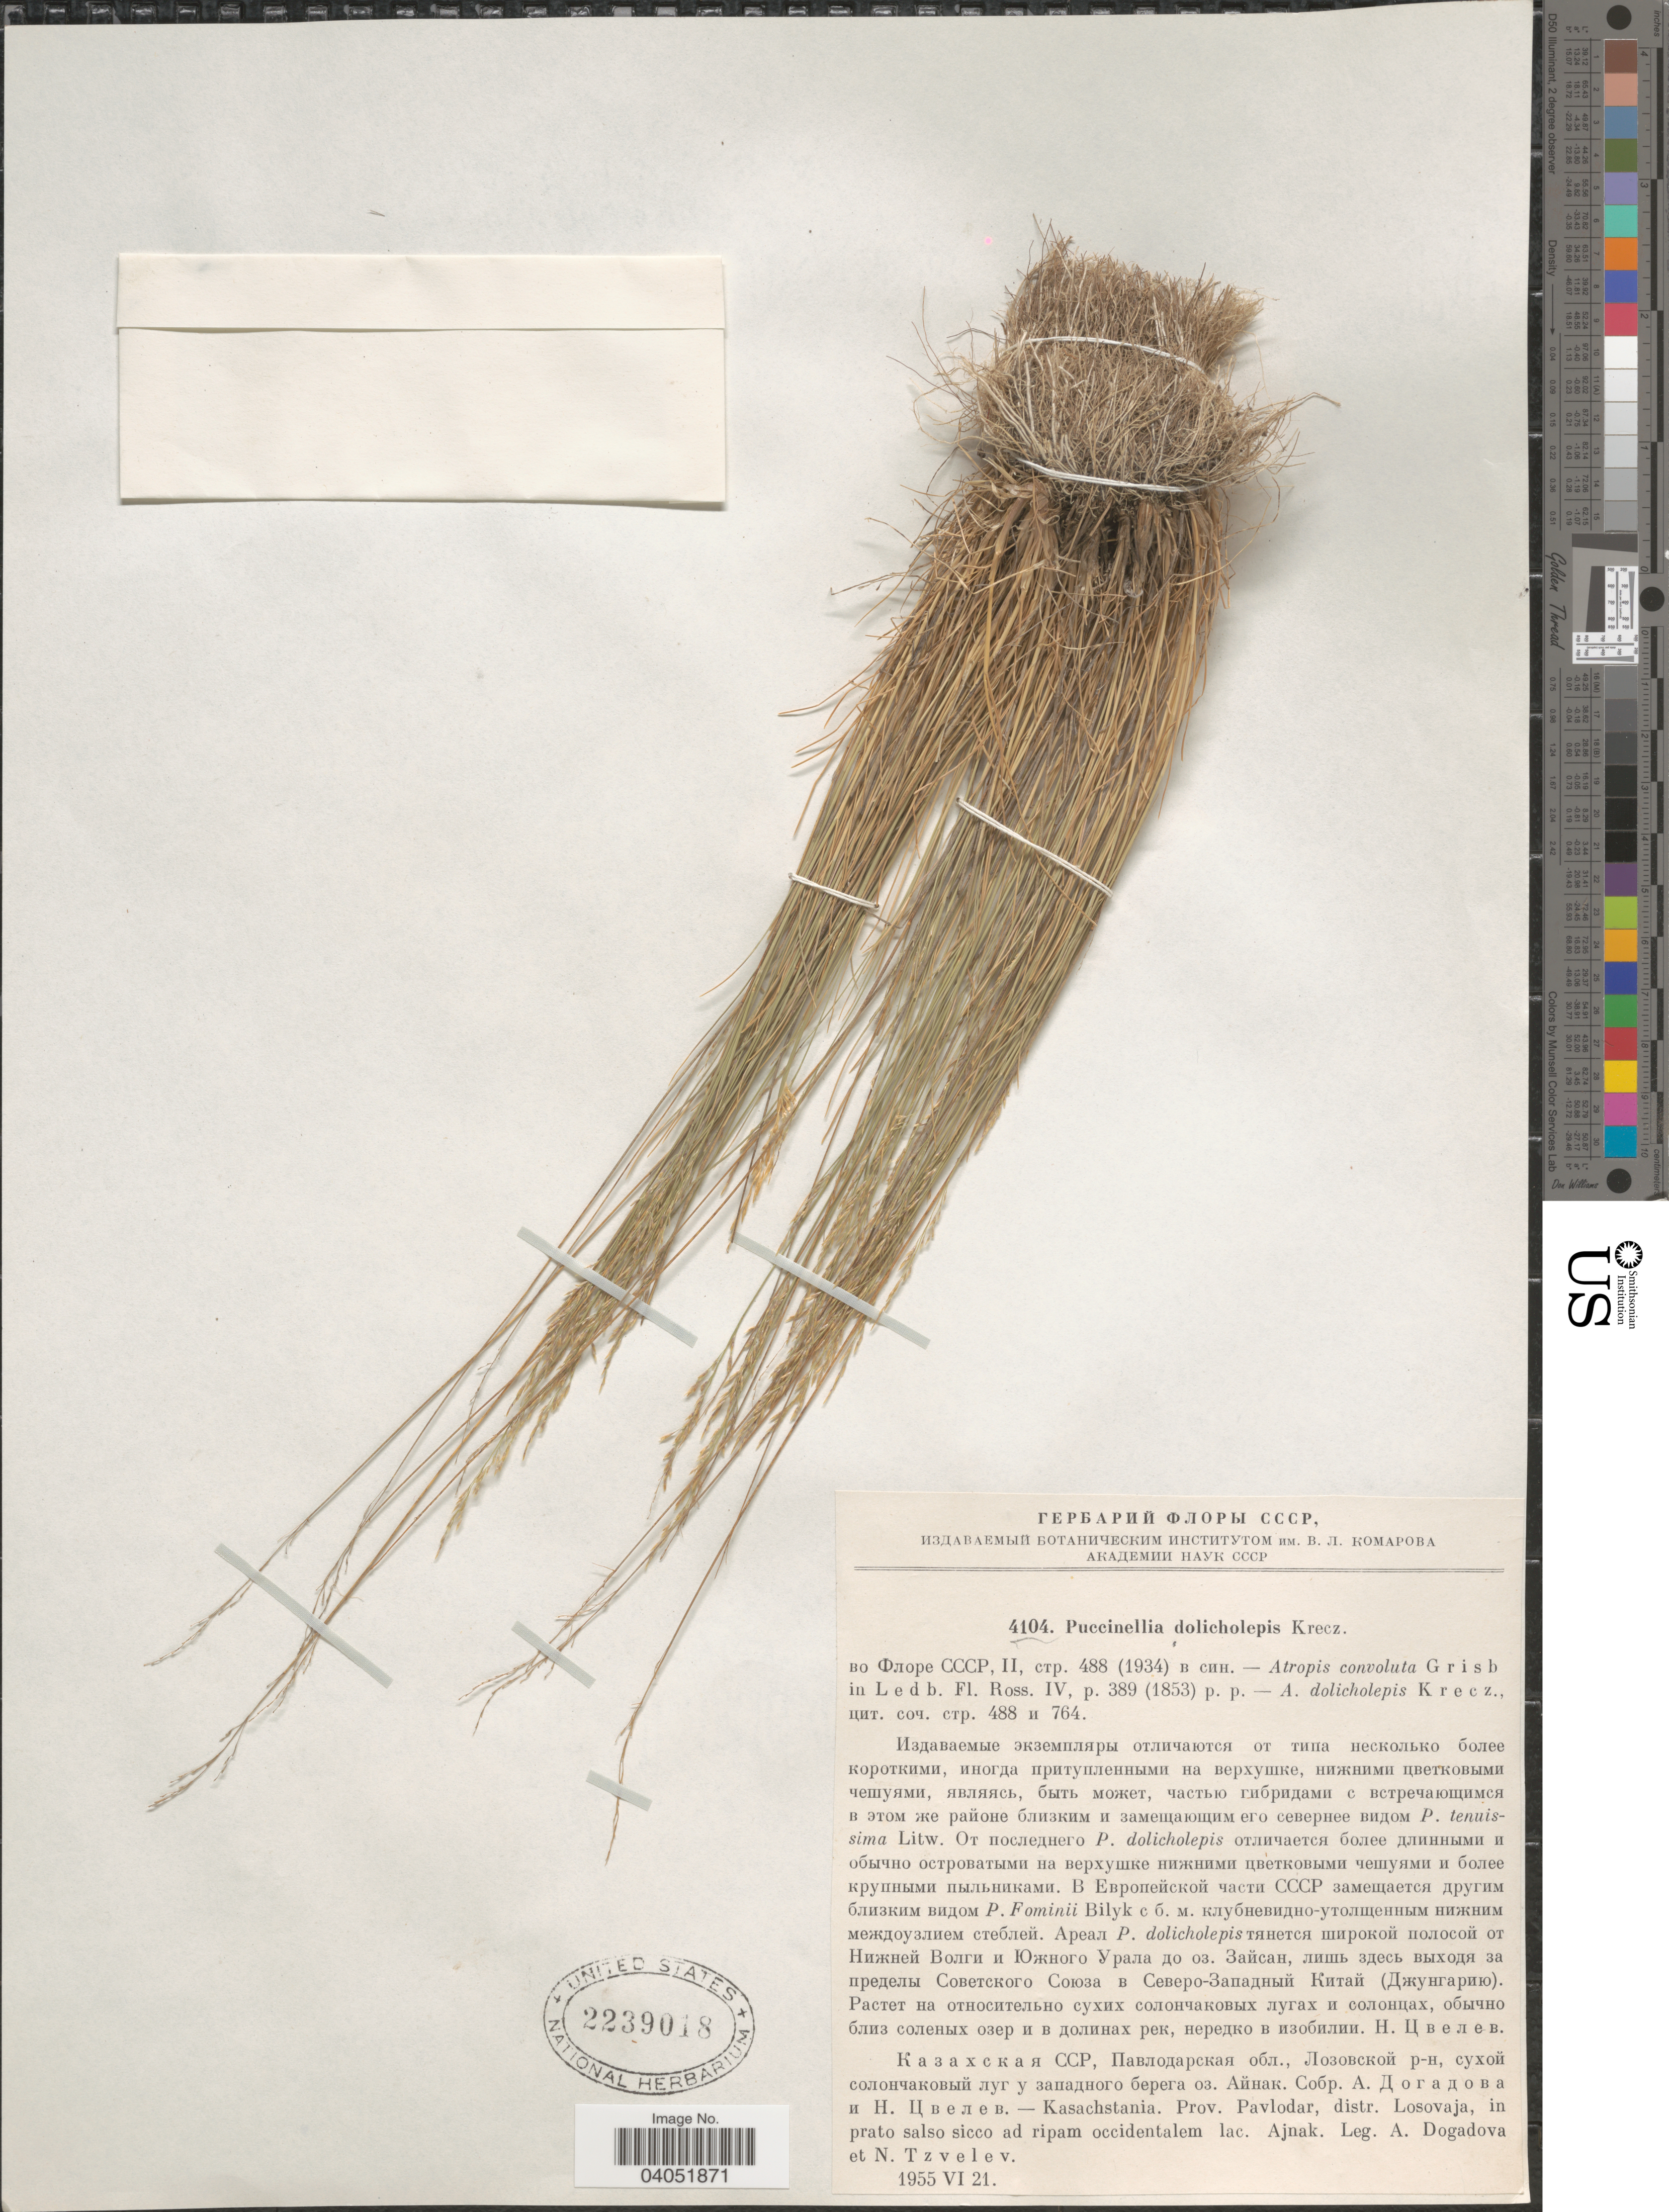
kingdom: Plantae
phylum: Tracheophyta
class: Liliopsida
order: Poales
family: Poaceae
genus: Puccinellia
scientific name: Puccinellia dolicholepis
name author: (V.I. Krecz.) Pavlov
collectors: A. Dogadova & N. N. Tzvelev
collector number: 4104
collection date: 1955-06-21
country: Kazakhstan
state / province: Paylodar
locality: Kasachstania. Prov. Pavlodar, distr. Losovaja, in prato salso sicco ad ripam occidentalem lac. Ajnak.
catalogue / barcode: US 2239018